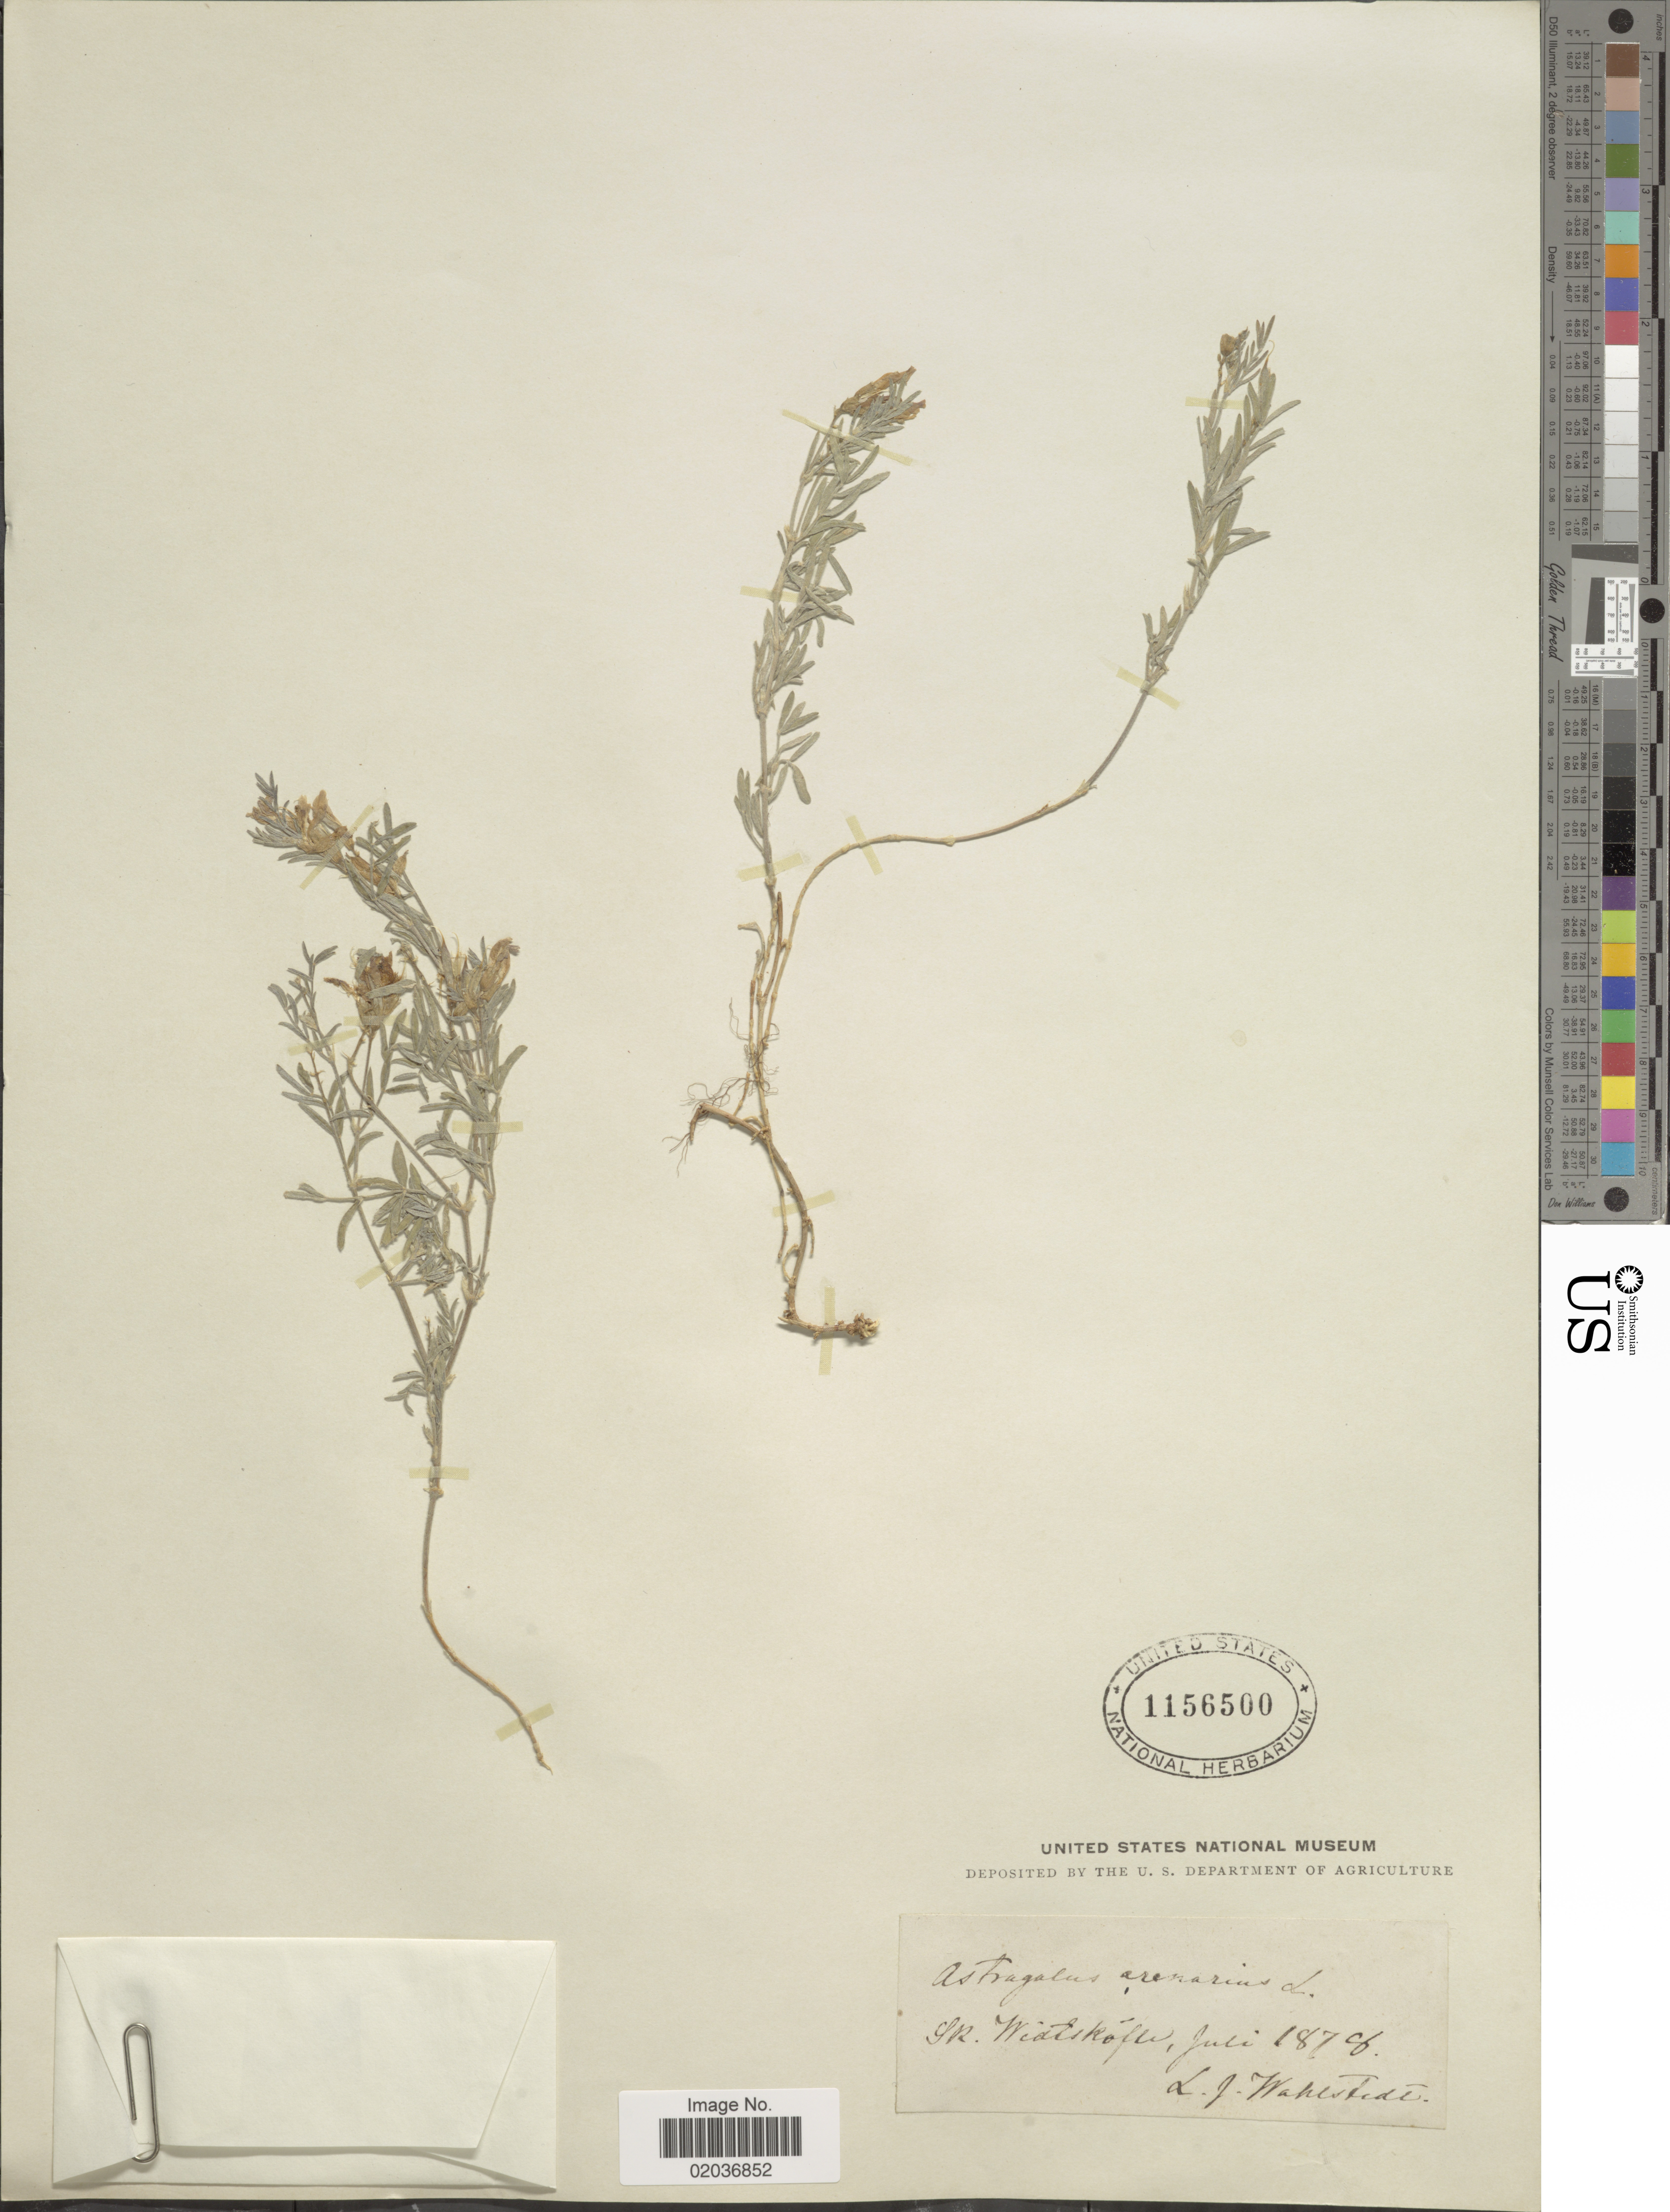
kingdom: Plantae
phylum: Tracheophyta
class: Magnoliopsida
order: Fabales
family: Fabaceae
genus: Astragalus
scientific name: Astragalus arenarius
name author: L.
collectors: L. J. Wahlstedt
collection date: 1878-07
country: Sweden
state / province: Skåne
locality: Widtsköfle [ = Widtskövle].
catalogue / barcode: US 1156500